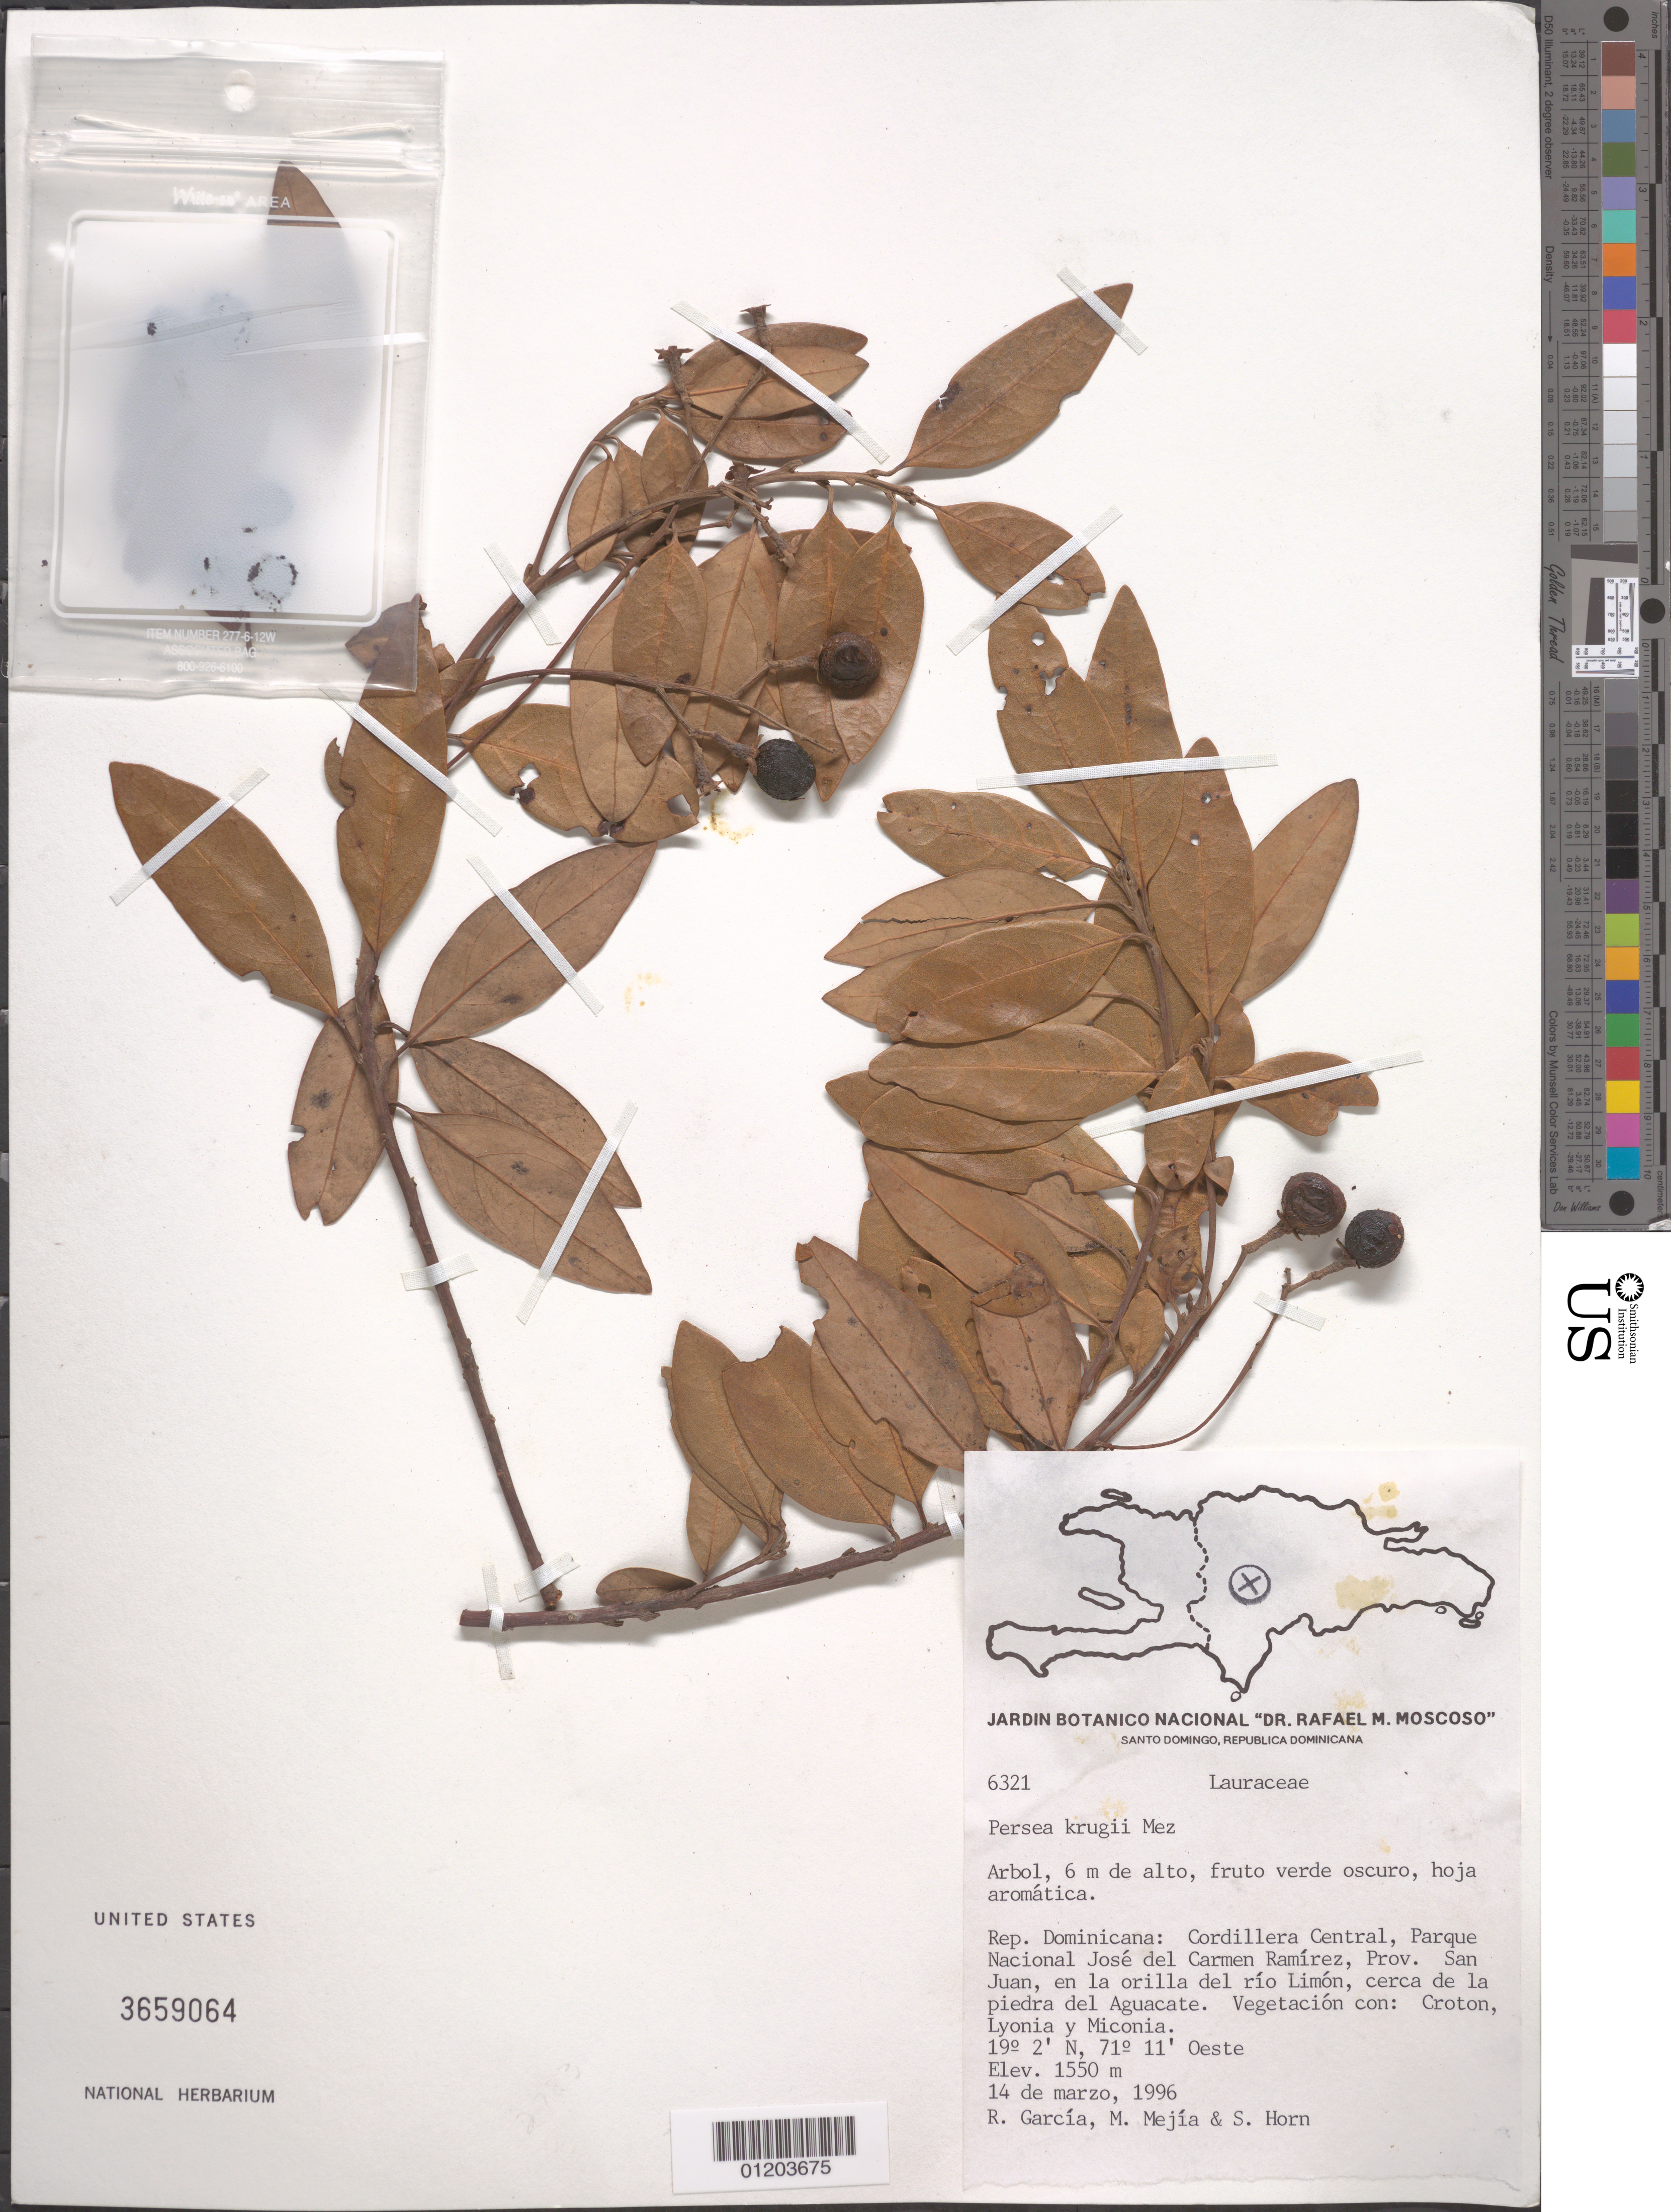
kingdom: Plantae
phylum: Tracheophyta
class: Magnoliopsida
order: Laurales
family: Lauraceae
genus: Persea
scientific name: Persea krugii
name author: Mez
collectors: R. García, M. Mejia & S. Horn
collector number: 6321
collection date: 1996-03-14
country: Dominican Republic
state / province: San Juan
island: Hispaniola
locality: Cordillera Central, Parque Nacional José del Carmen Ramírez, en la orilla del río Limón, cerca de la piedra del Aguacate.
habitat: Vegetación con: Croton, Lyonia y Miconia.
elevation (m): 1550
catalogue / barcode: US 3659064